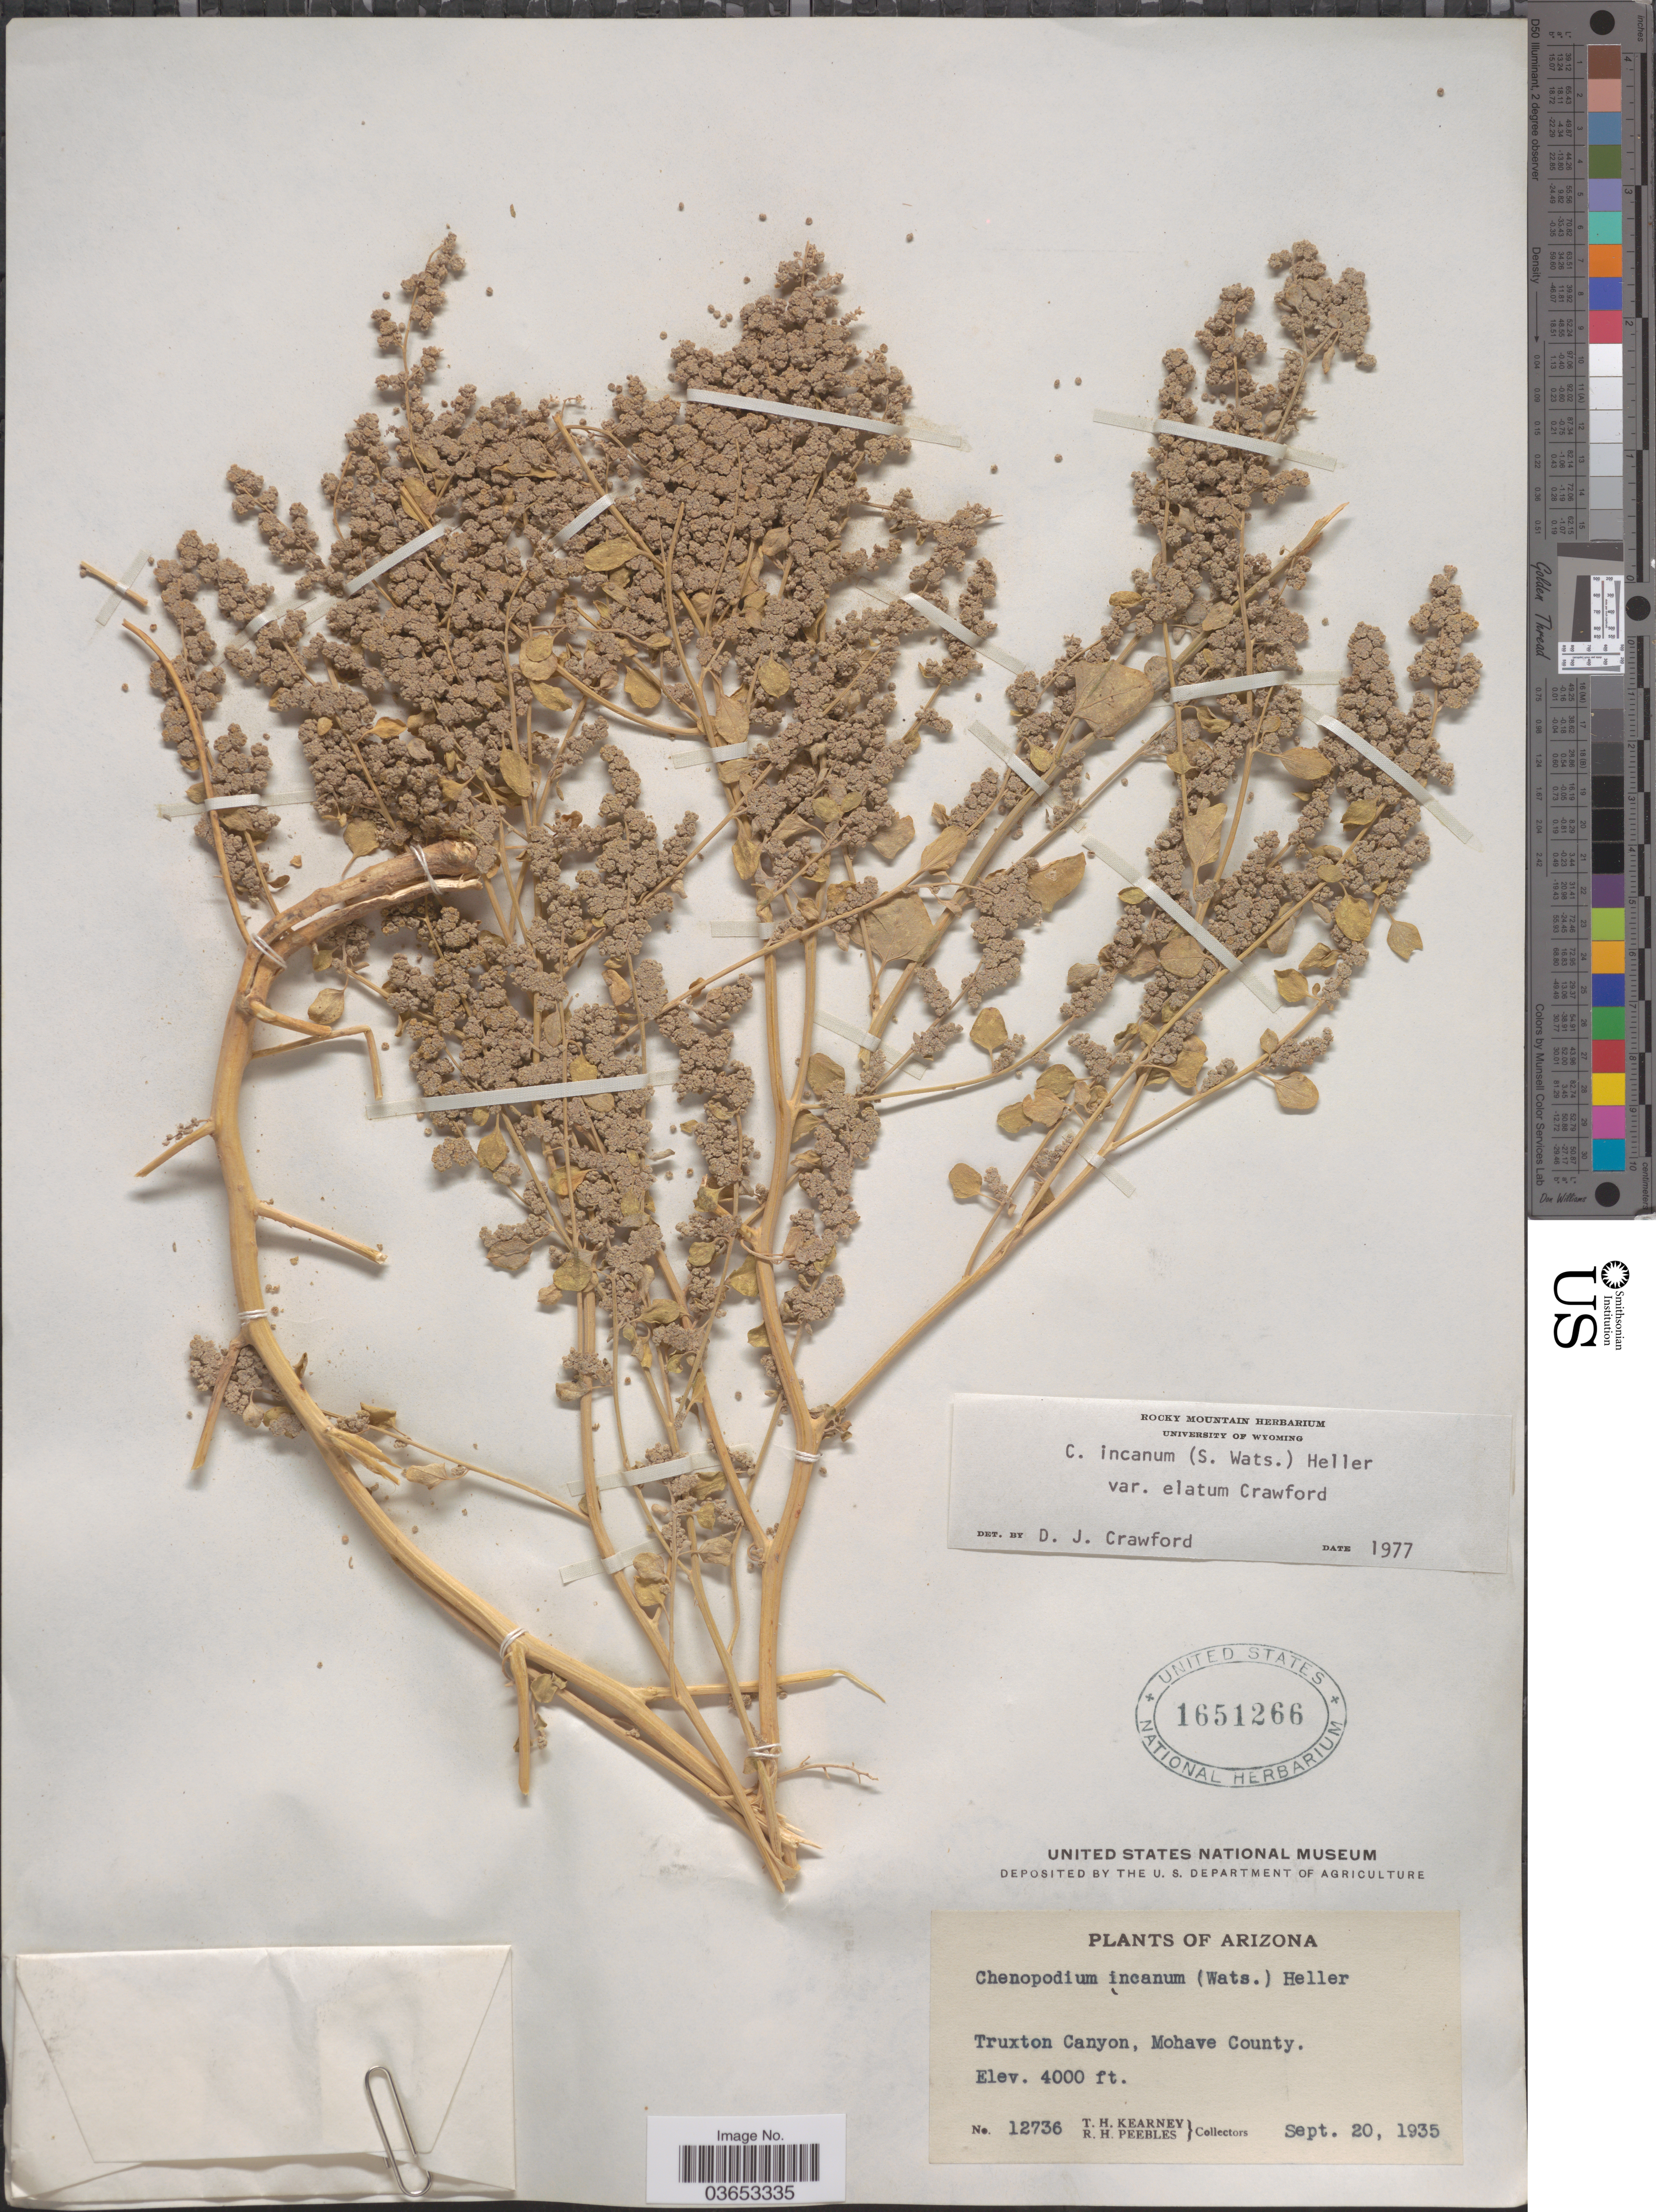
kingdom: Plantae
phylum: Tracheophyta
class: Magnoliopsida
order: Caryophyllales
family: Amaranthaceae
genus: Chenopodium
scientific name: Chenopodium incanum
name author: (S. Watson) A. Heller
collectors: T. H. Kearney & R. H. Peebles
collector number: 12736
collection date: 1935-09-20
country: United States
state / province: Arizona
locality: Truxton Canyon, Mohave County.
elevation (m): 1219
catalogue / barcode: US 1651266